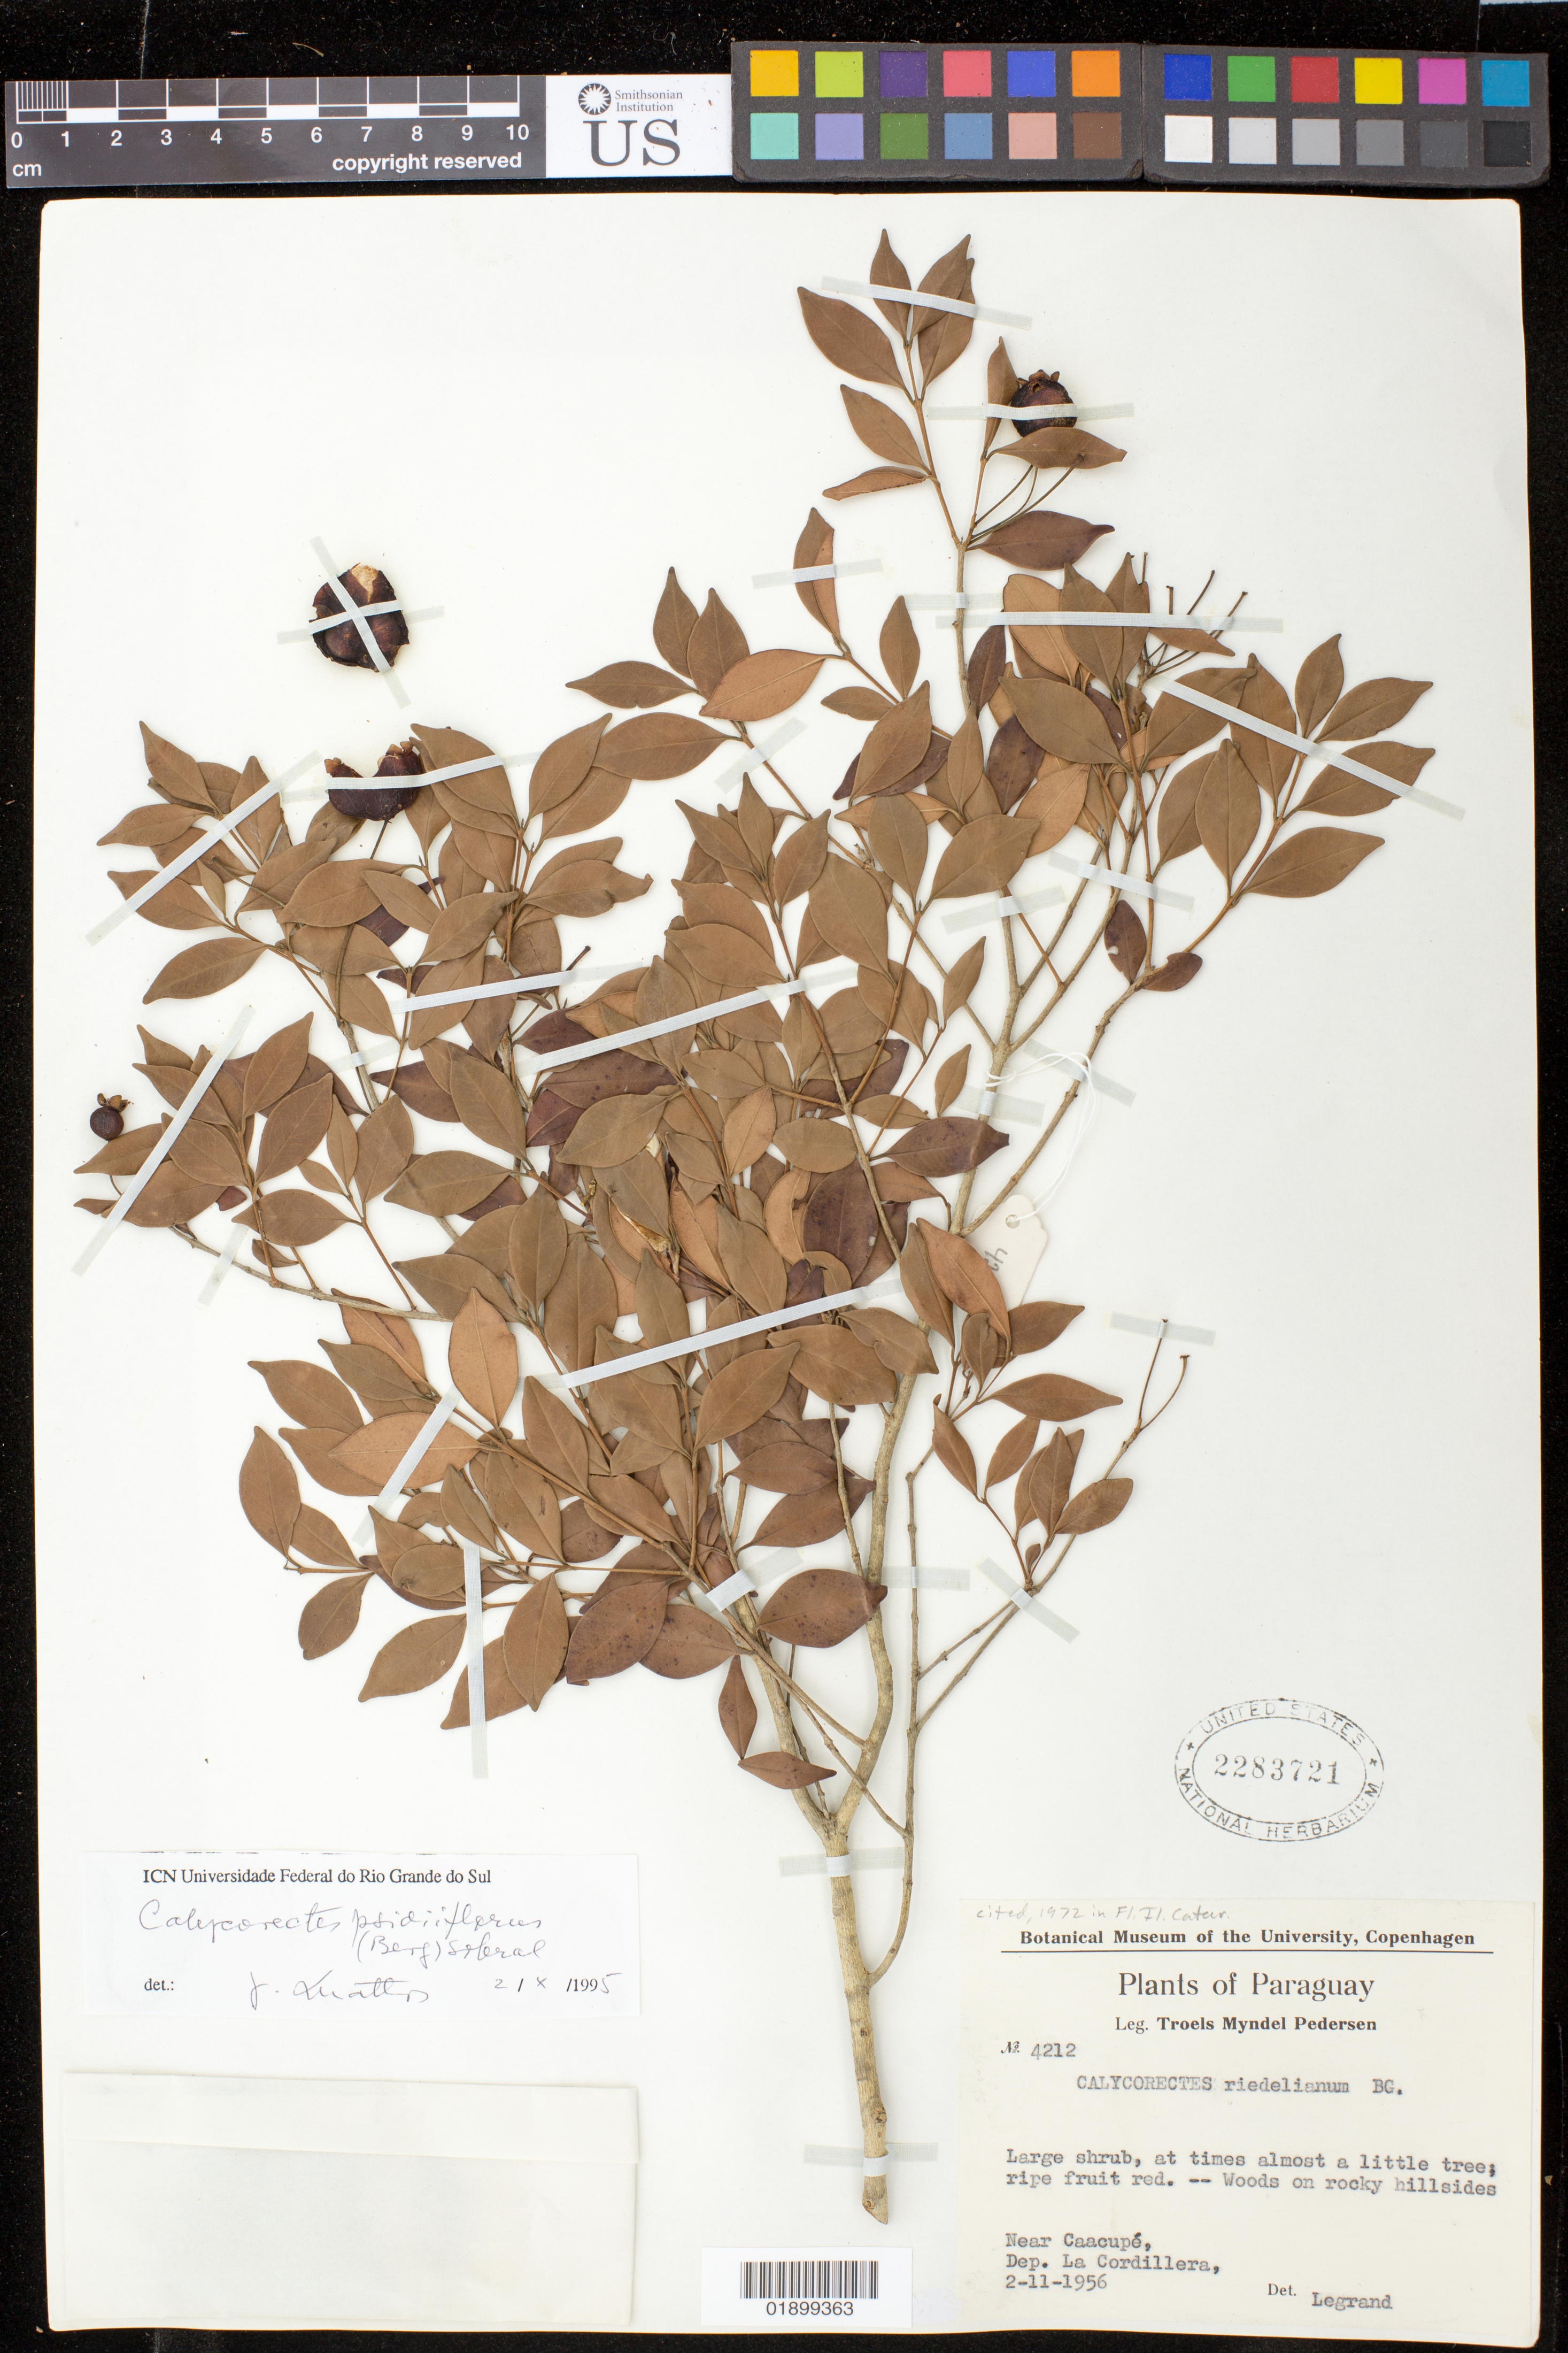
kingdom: Plantae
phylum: Tracheophyta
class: Magnoliopsida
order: Myrtales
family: Myrtaceae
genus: Eugenia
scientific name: Eugenia subterminalis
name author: DC.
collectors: T. M. Pedersen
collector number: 4212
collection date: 1956-11-02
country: Paraguay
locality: Near Caacupé, Dep. La Cordillera.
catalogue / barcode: US 2283721